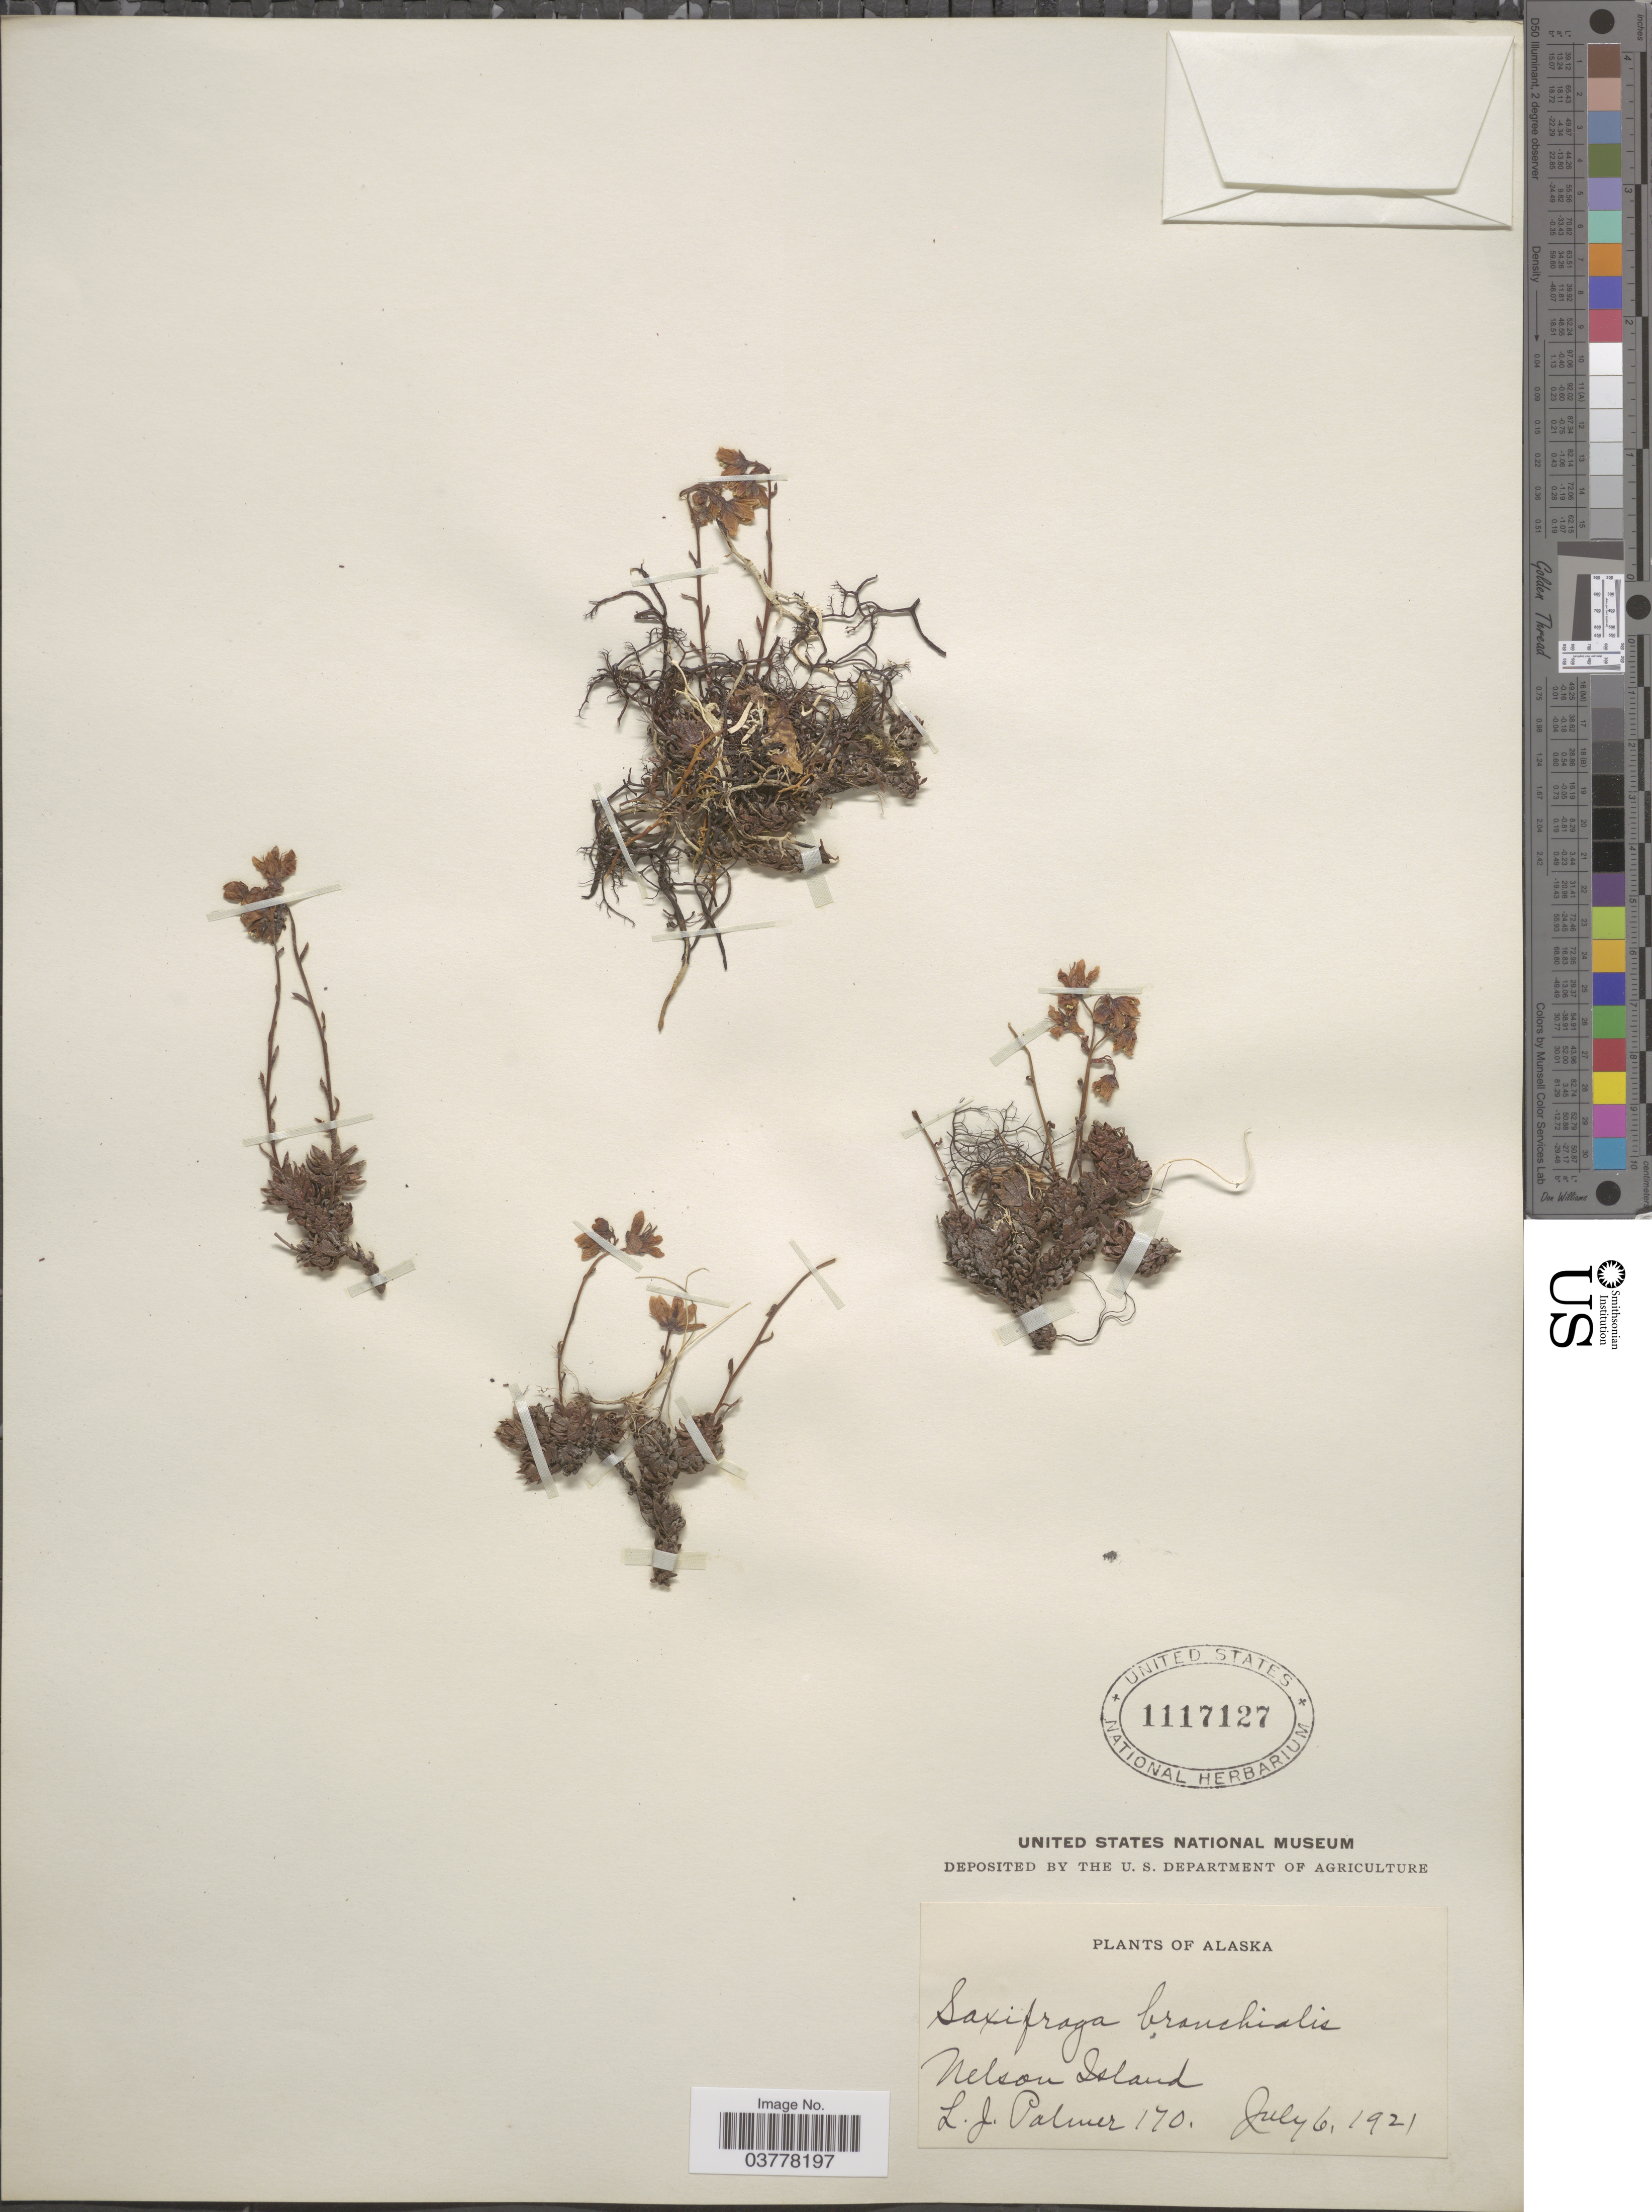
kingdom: Plantae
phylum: Tracheophyta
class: Magnoliopsida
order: Saxifragales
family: Saxifragaceae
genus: Saxifraga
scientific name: Saxifraga bronchialis subsp. funstonii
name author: (Small) Hultén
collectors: L. J. Palmer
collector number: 170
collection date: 1921-07-06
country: United States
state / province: Alaska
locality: Nelson Island.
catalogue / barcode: US 1117127